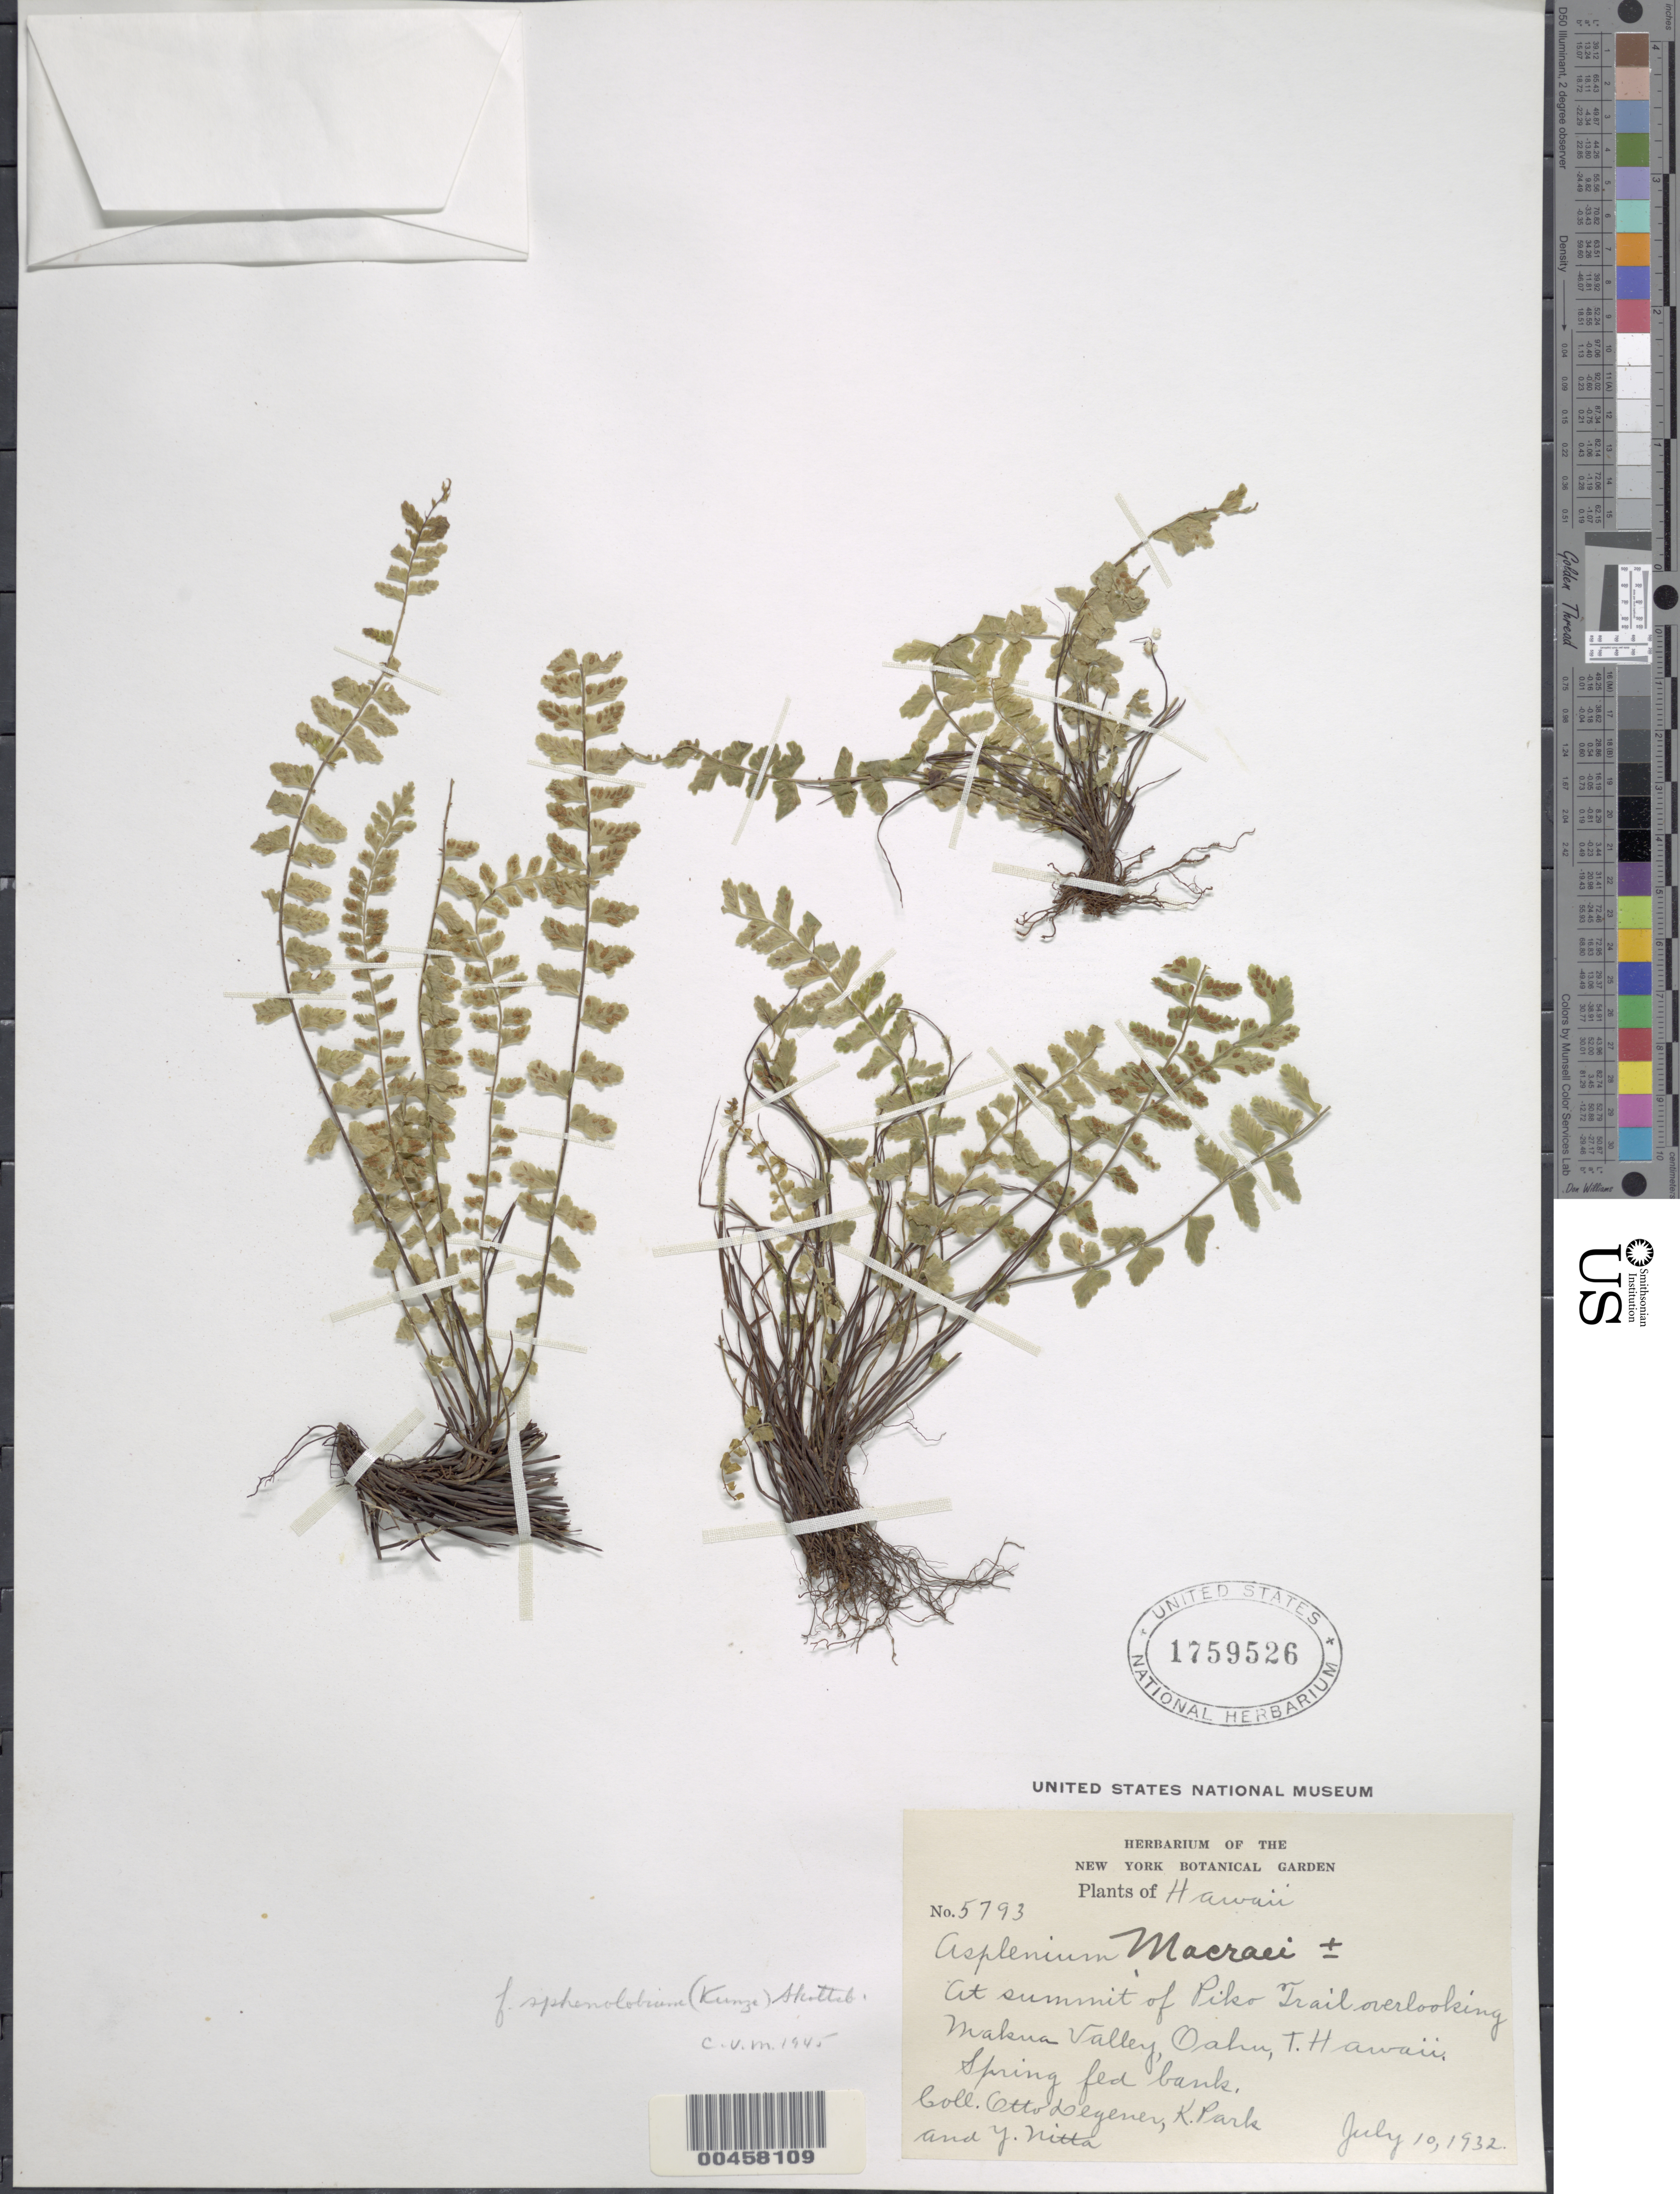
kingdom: Plantae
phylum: Tracheophyta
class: Polypodiopsida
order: Polypodiales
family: Aspleniaceae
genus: Asplenium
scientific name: Asplenium macraei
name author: Hook. & Grev.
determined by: Wagner, W. L., (BOT), Smithsonian Institution - National Museum of Natural History (UNITED STATES)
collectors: O. Degener, K. Park & Y. Nitta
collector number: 5793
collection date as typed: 10 Jul 1932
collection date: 1932-07-10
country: United States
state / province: Hawaii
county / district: Honolulu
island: Oahu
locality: At summit of Piko Trail overlooking Makua Valley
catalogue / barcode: US 1759526